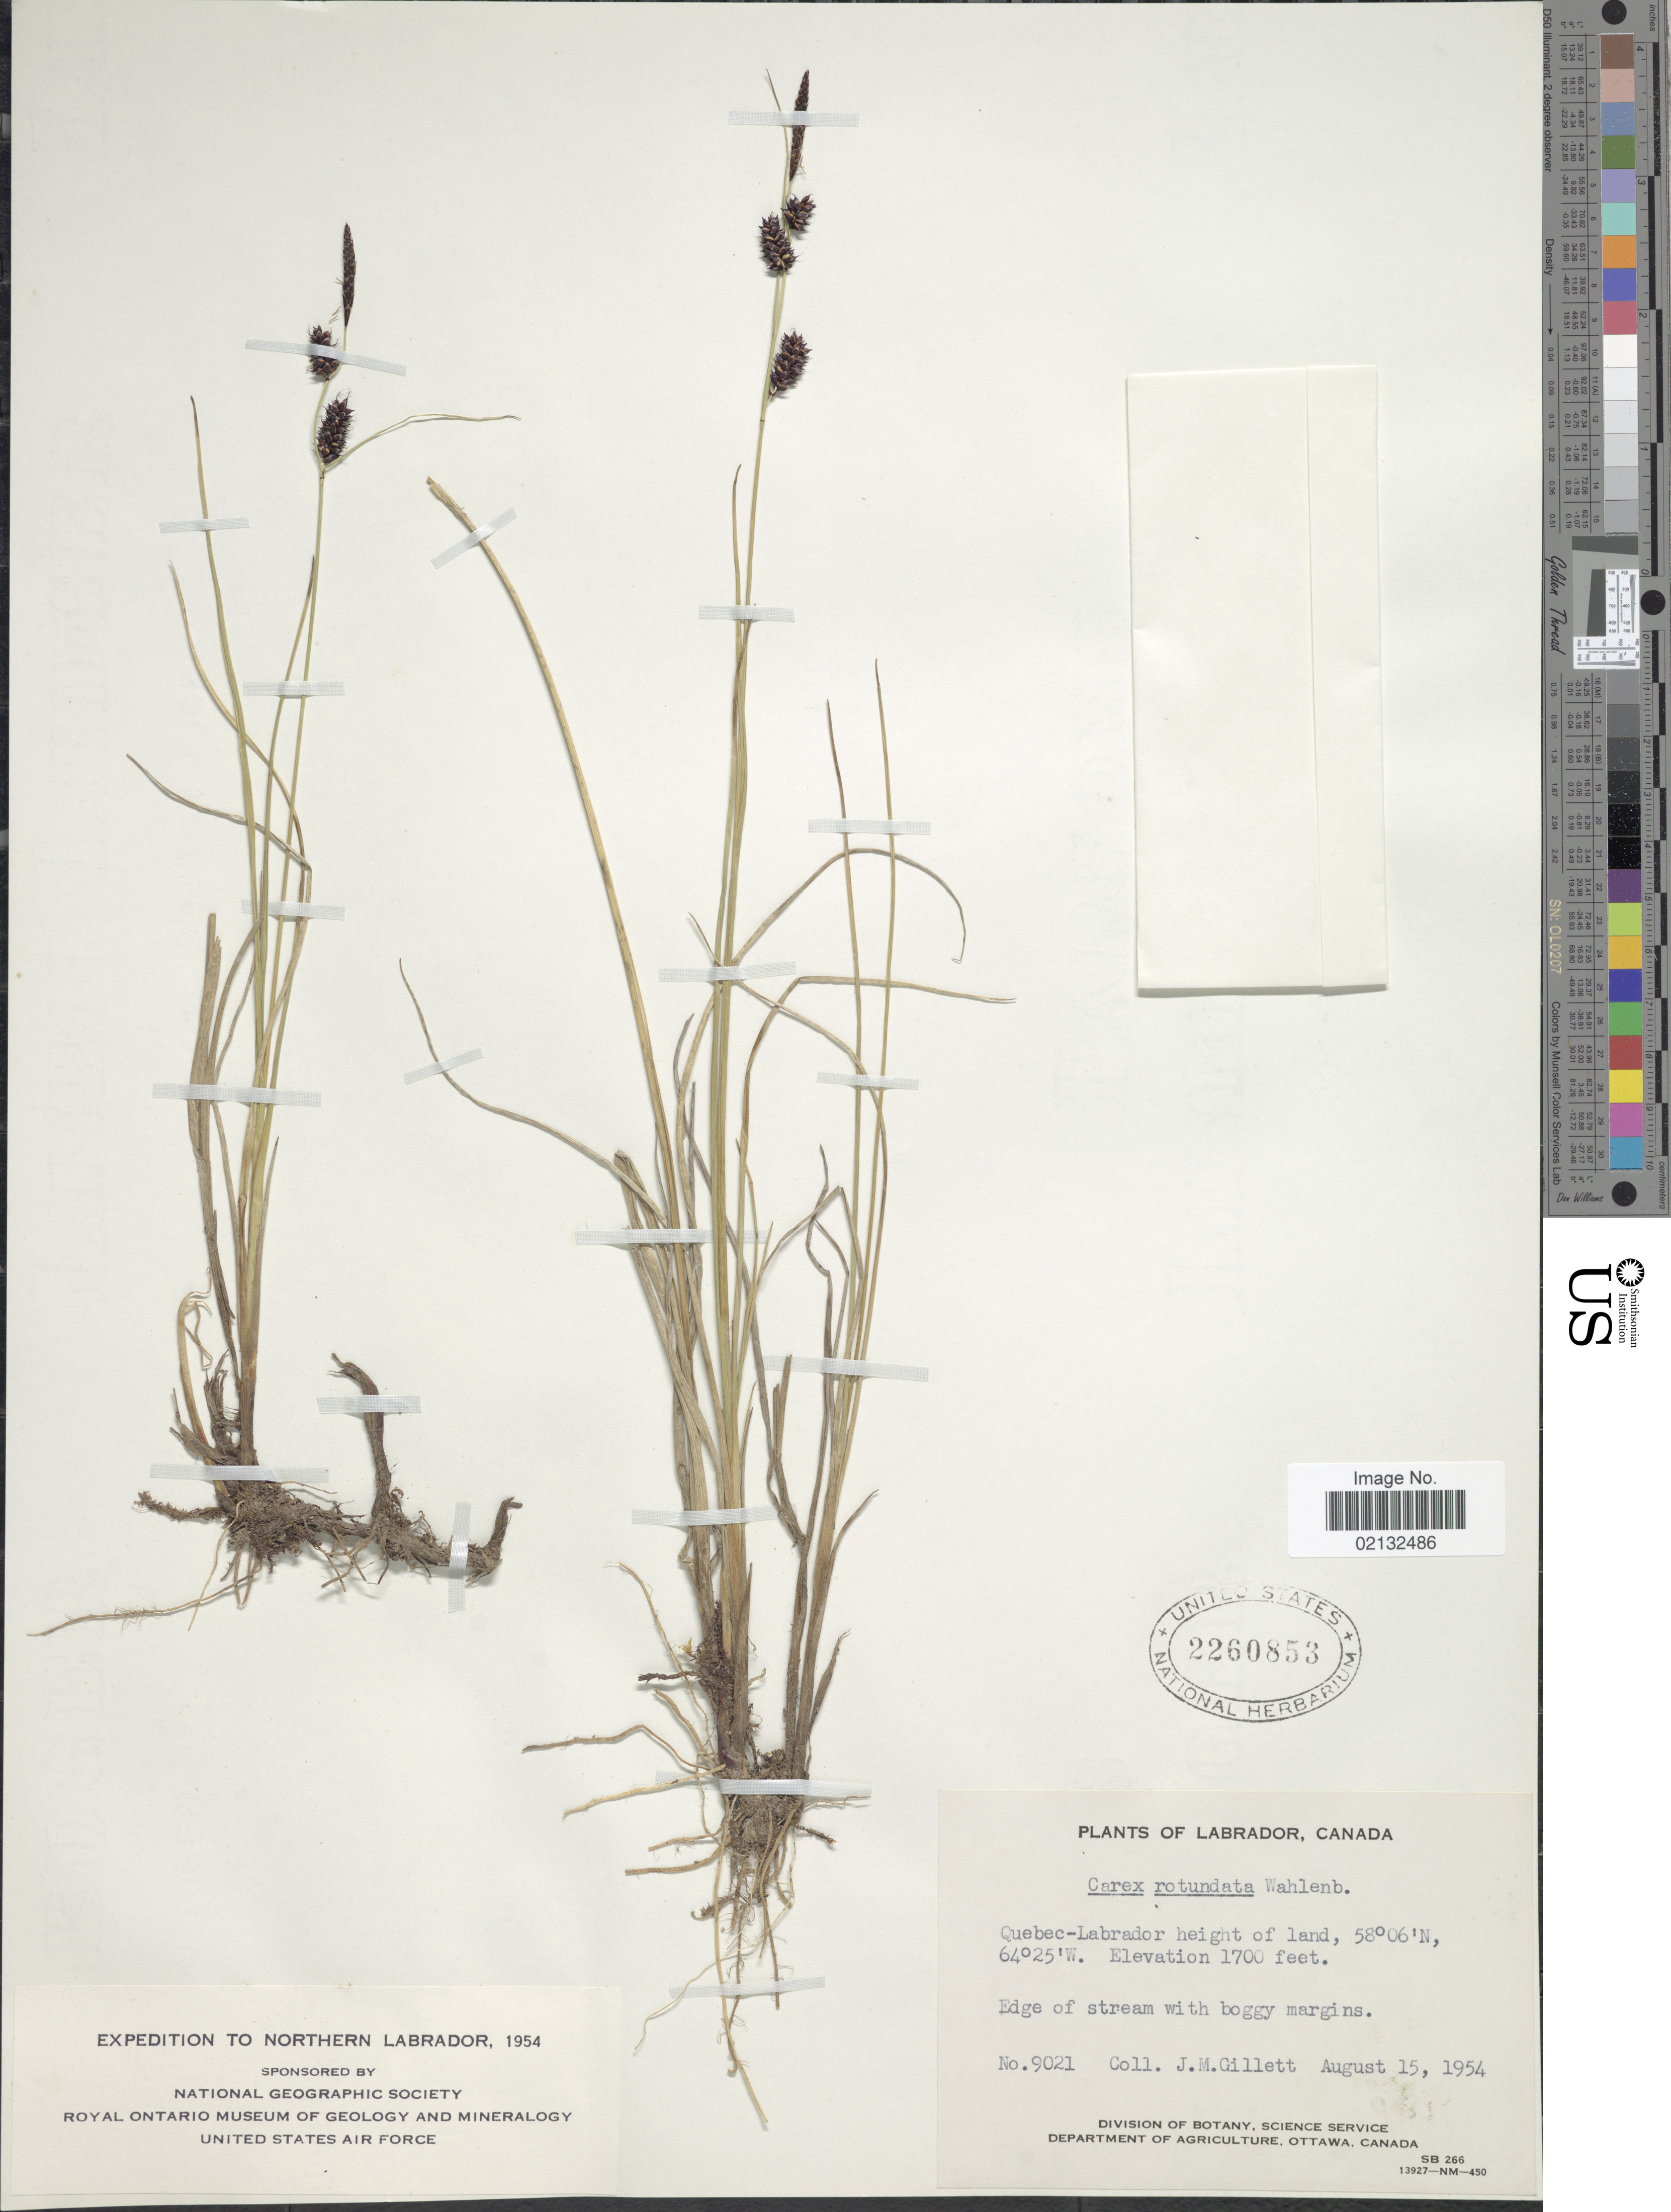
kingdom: Plantae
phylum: Tracheophyta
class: Liliopsida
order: Poales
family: Cyperaceae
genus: Carex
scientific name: Carex rotundata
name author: Wahlenb.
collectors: J. M. Gillett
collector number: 9021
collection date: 1954-08-15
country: Canada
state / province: Newfoundland and Labrador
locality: Labrador. Quebec- Labrador height of land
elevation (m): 518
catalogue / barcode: US 2260853